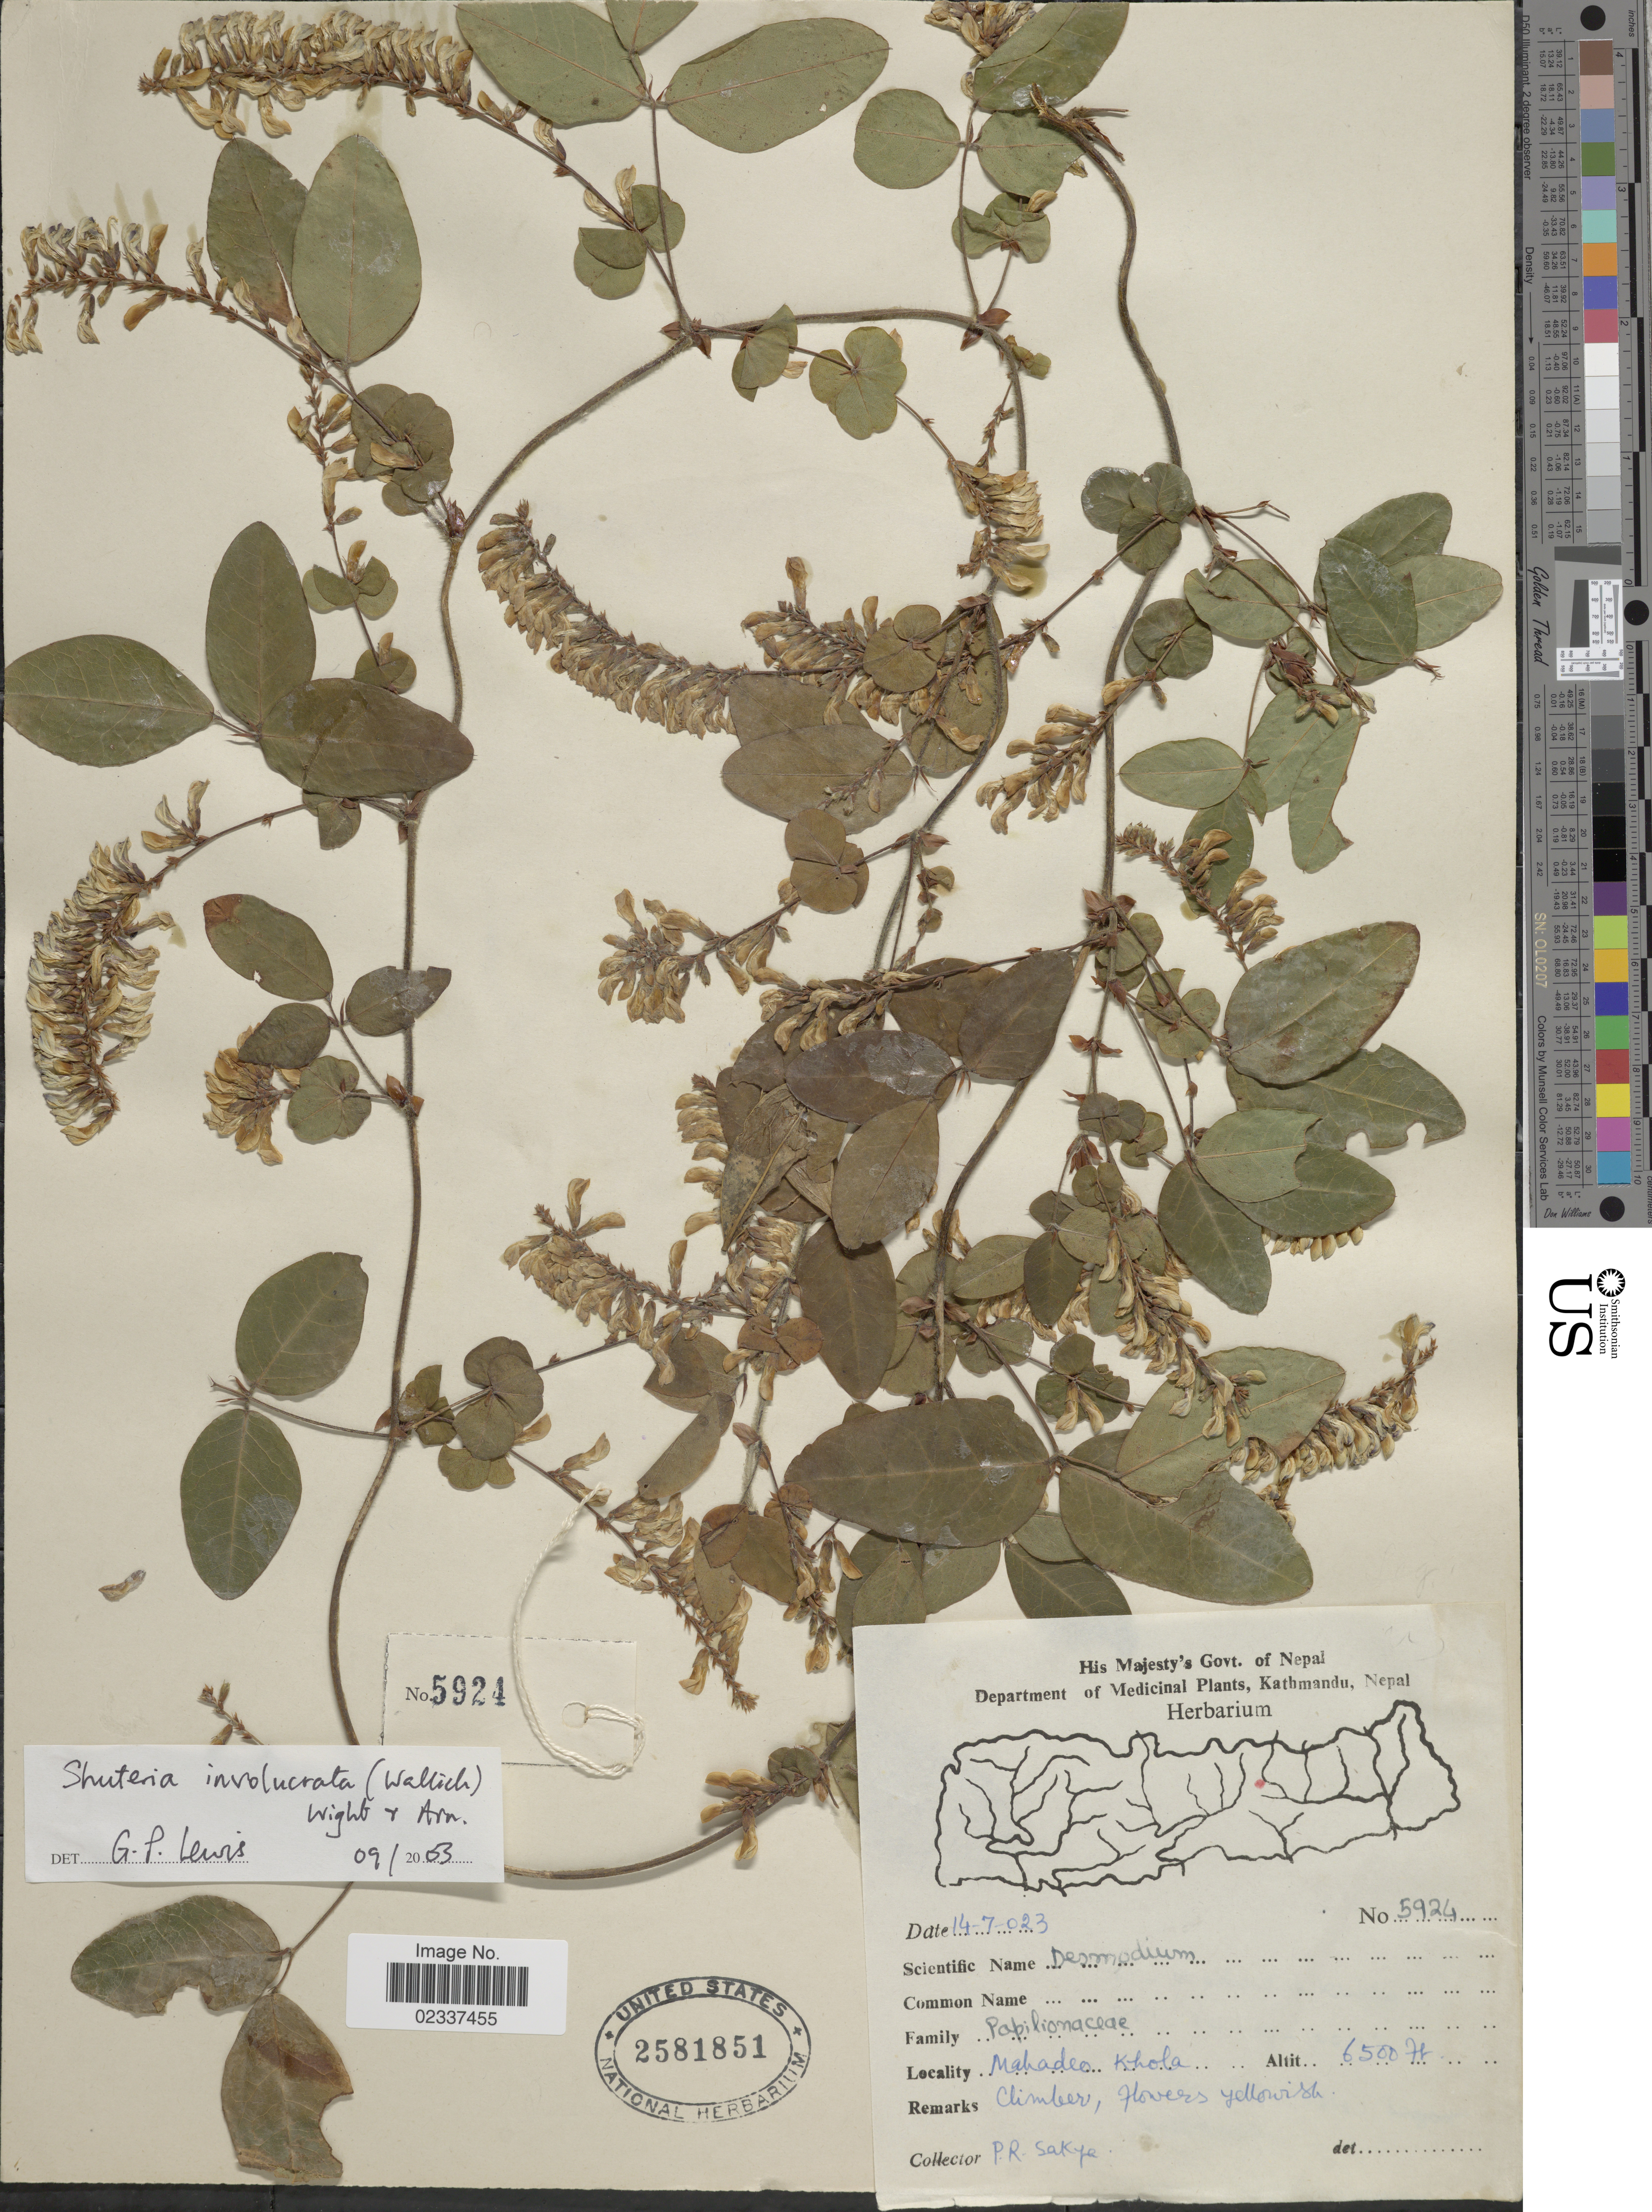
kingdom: Plantae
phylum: Tracheophyta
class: Magnoliopsida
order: Fabales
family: Fabaceae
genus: Shuteria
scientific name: Shuteria involucrata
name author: (Wall.) Wight & Arn.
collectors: P. Sakya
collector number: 5924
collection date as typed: Transcribed d/m/y: 14/7/23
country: Nepal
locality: Mahadeo Khola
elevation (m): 1981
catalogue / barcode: US 2581851